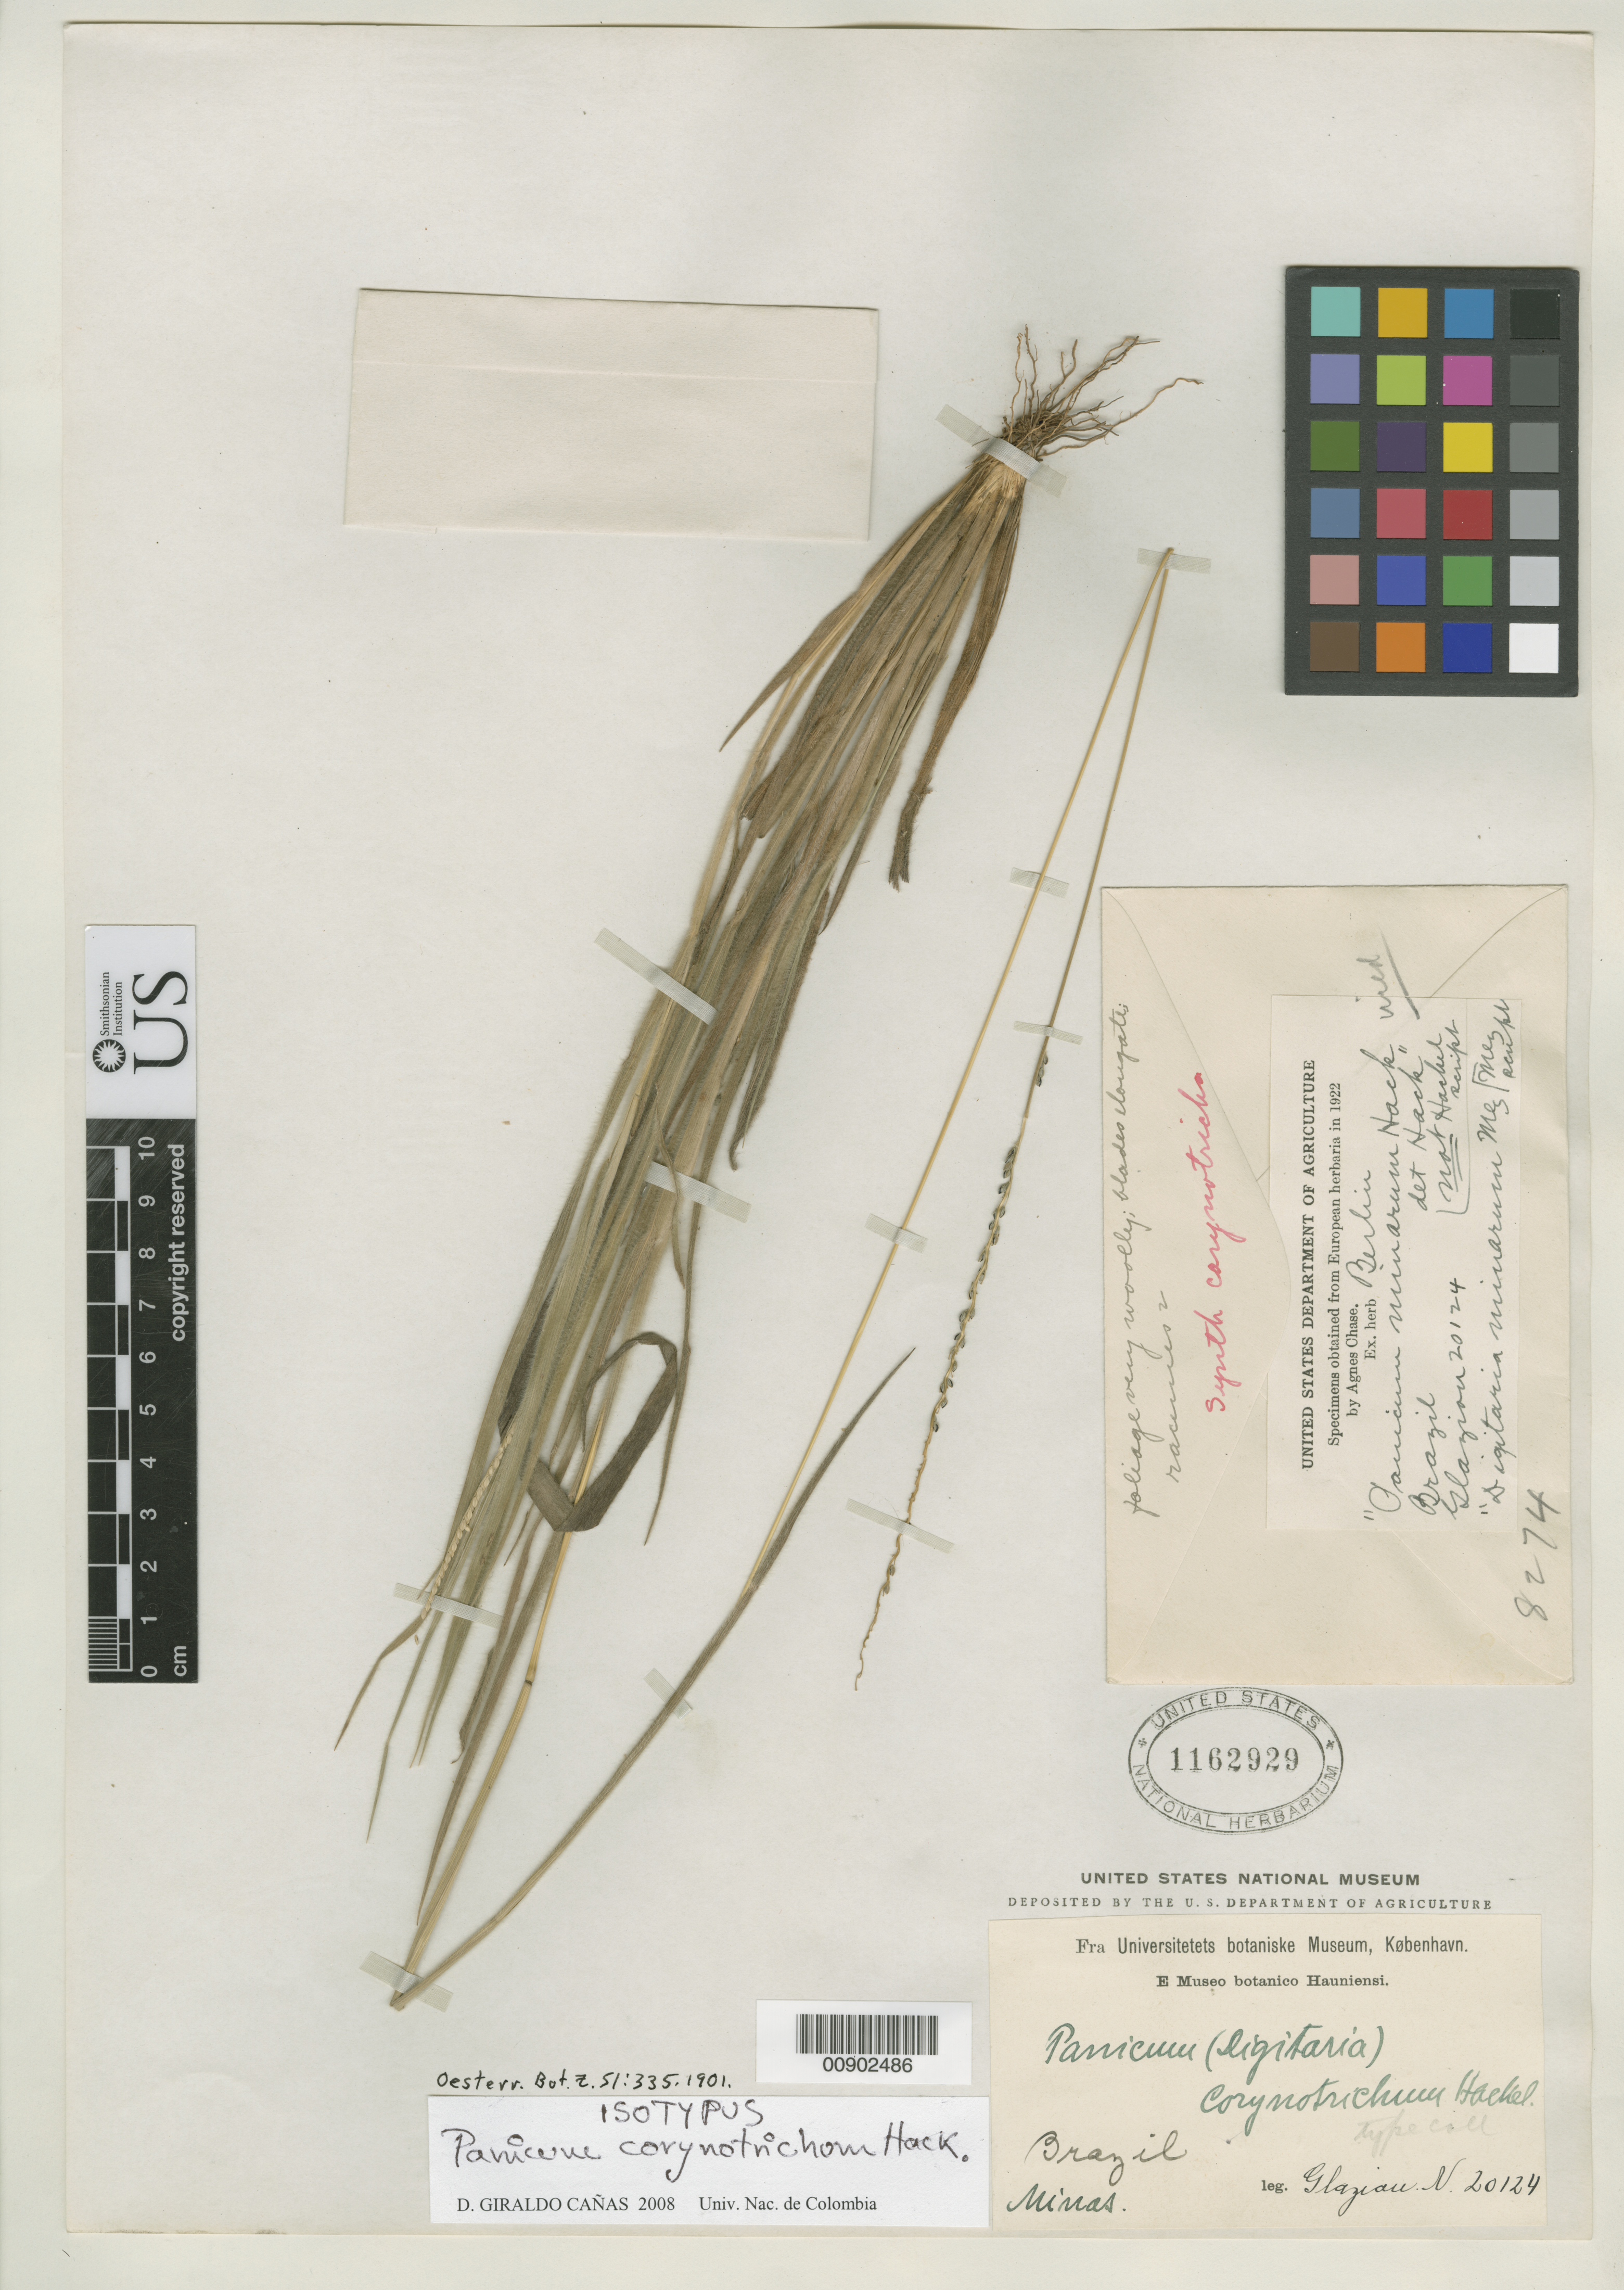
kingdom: Plantae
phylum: Tracheophyta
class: Liliopsida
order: Poales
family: Poaceae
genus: Panicum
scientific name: Panicum corynotrichum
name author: Hack.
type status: Isotype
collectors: A. F. M. Glaziou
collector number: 20124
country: Brazil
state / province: Minas Gerais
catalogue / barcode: US 1162929